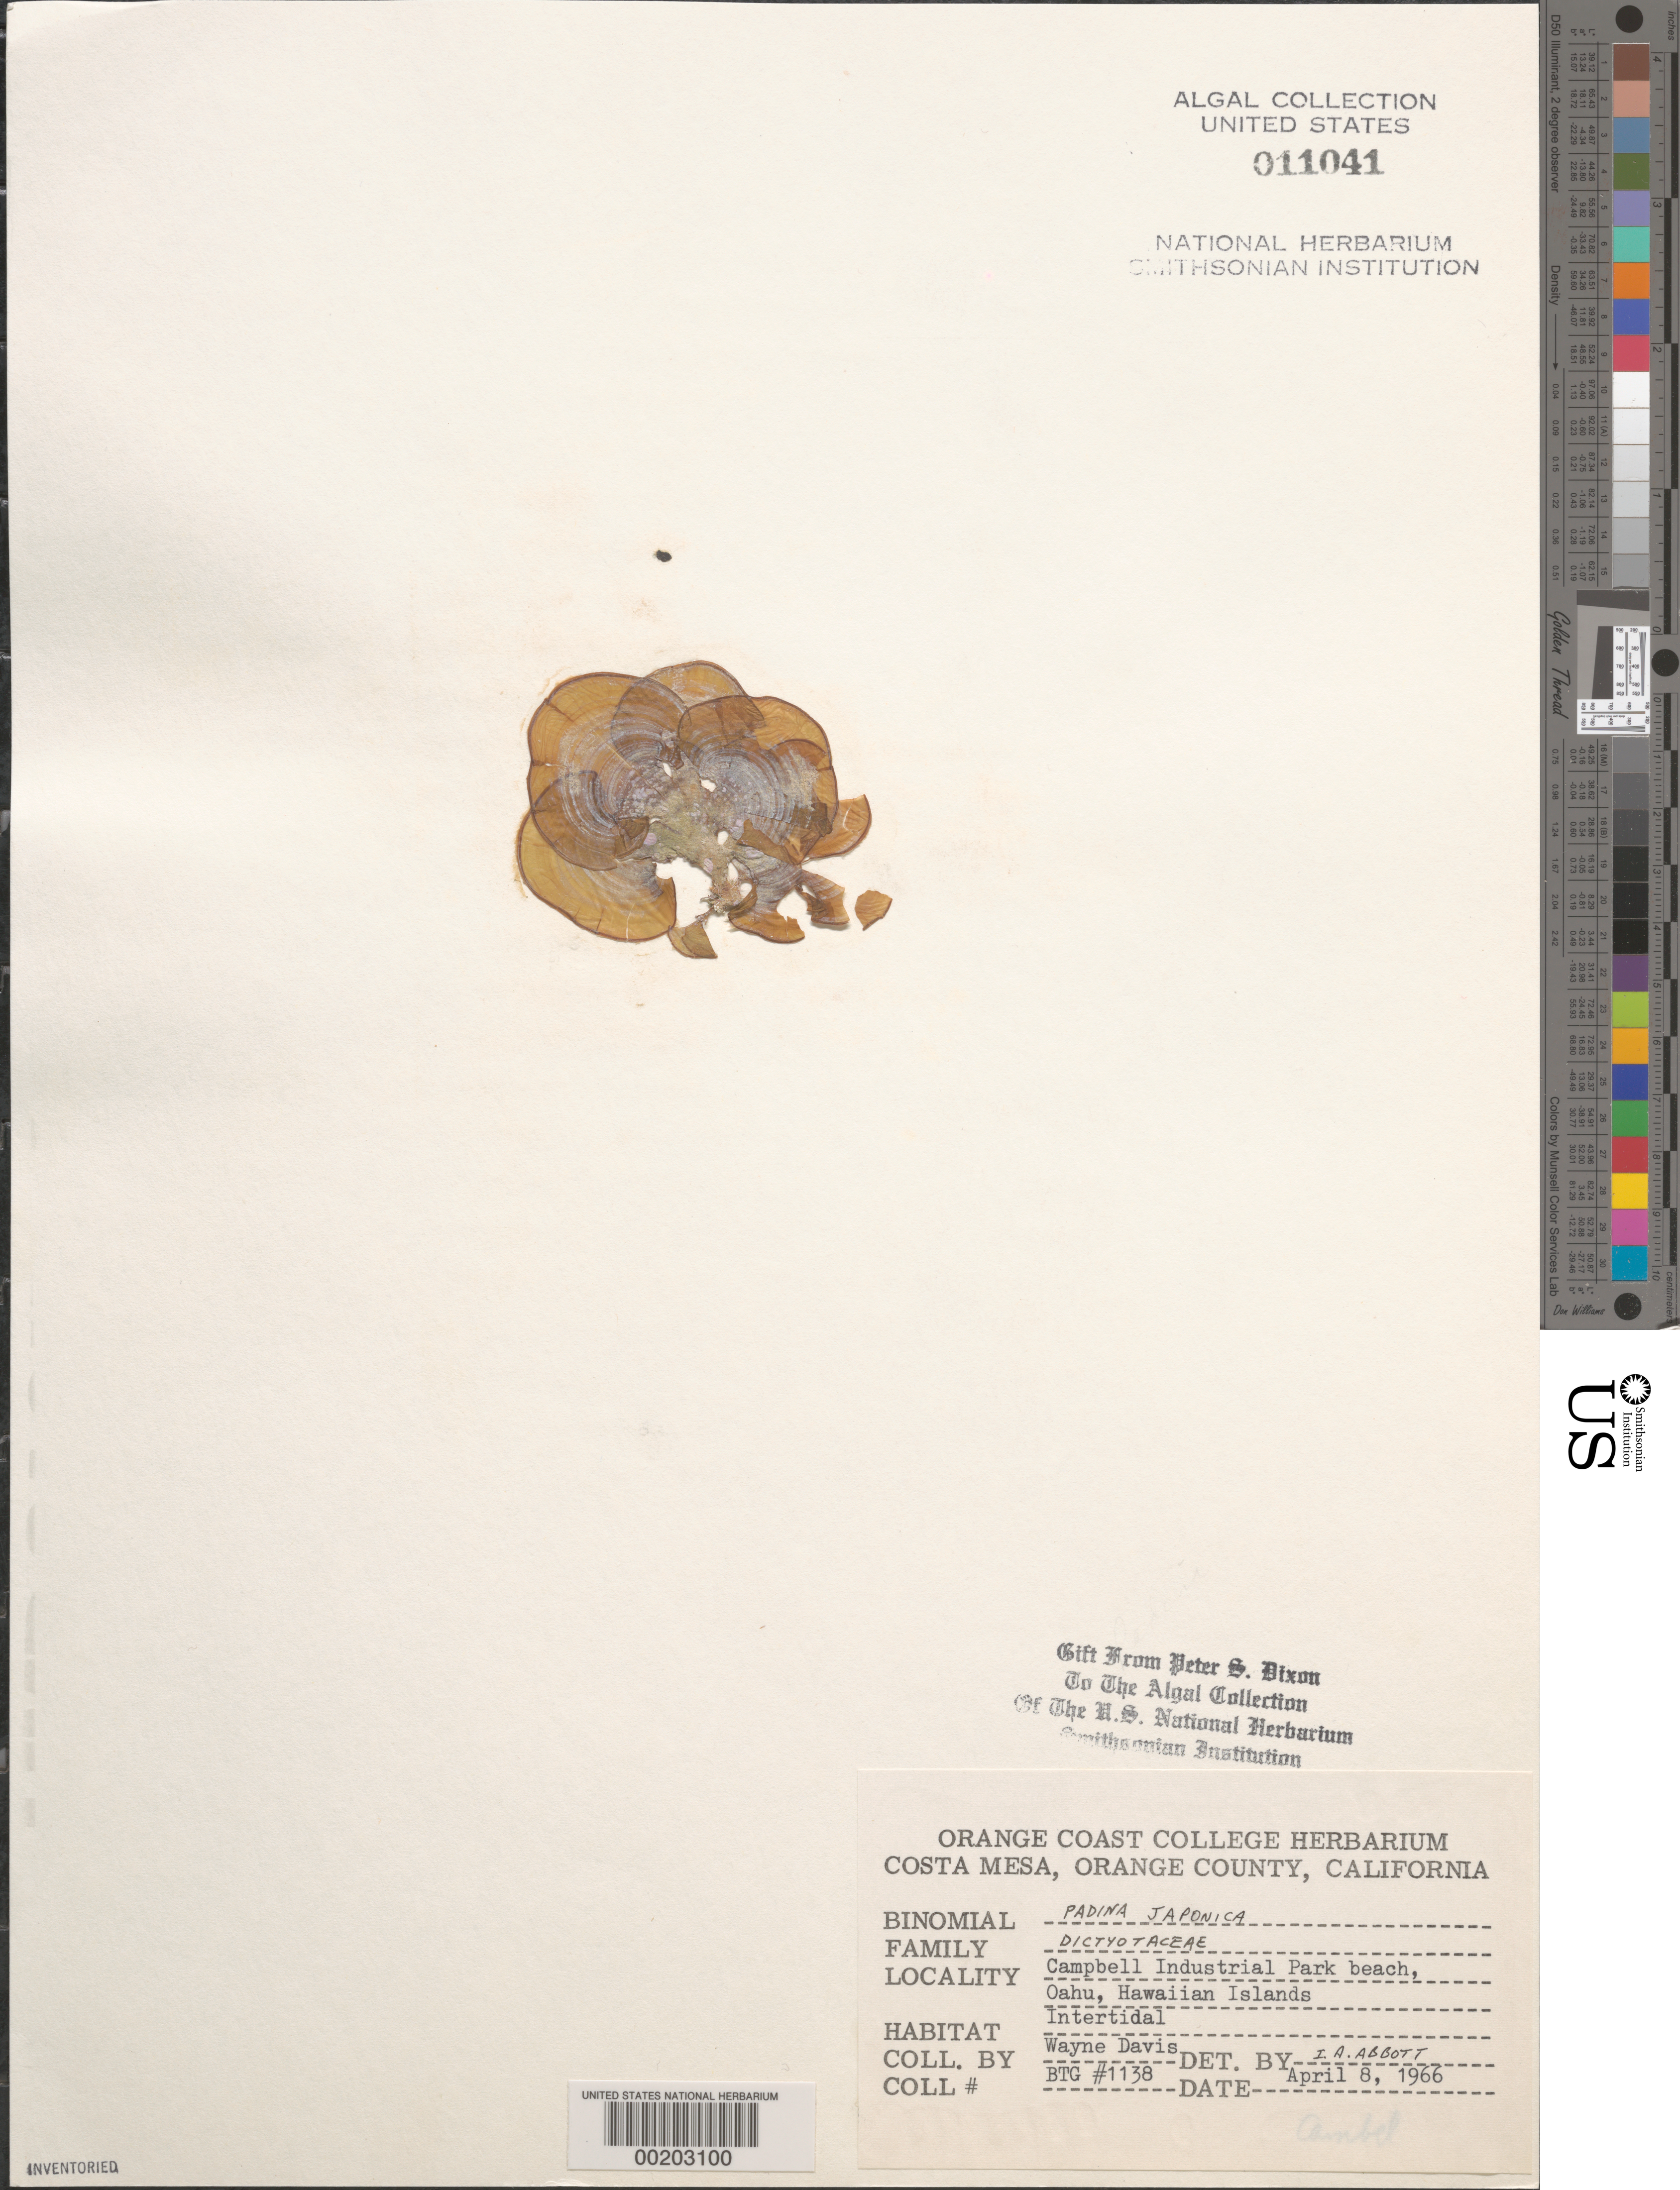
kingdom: Chromista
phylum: Ochrophyta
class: Phaeophyceae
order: Dictyotales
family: Dictyotaceae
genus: Padina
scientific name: Padina japonica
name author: Yamada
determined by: Abbott, Isabella A.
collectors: W. Davis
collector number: Btg 1138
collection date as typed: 08 Apr 1966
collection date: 1966-04-08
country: United States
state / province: Hawaii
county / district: Honolulu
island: Oahu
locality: Campbell Industrial Park Beach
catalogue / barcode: US 11041